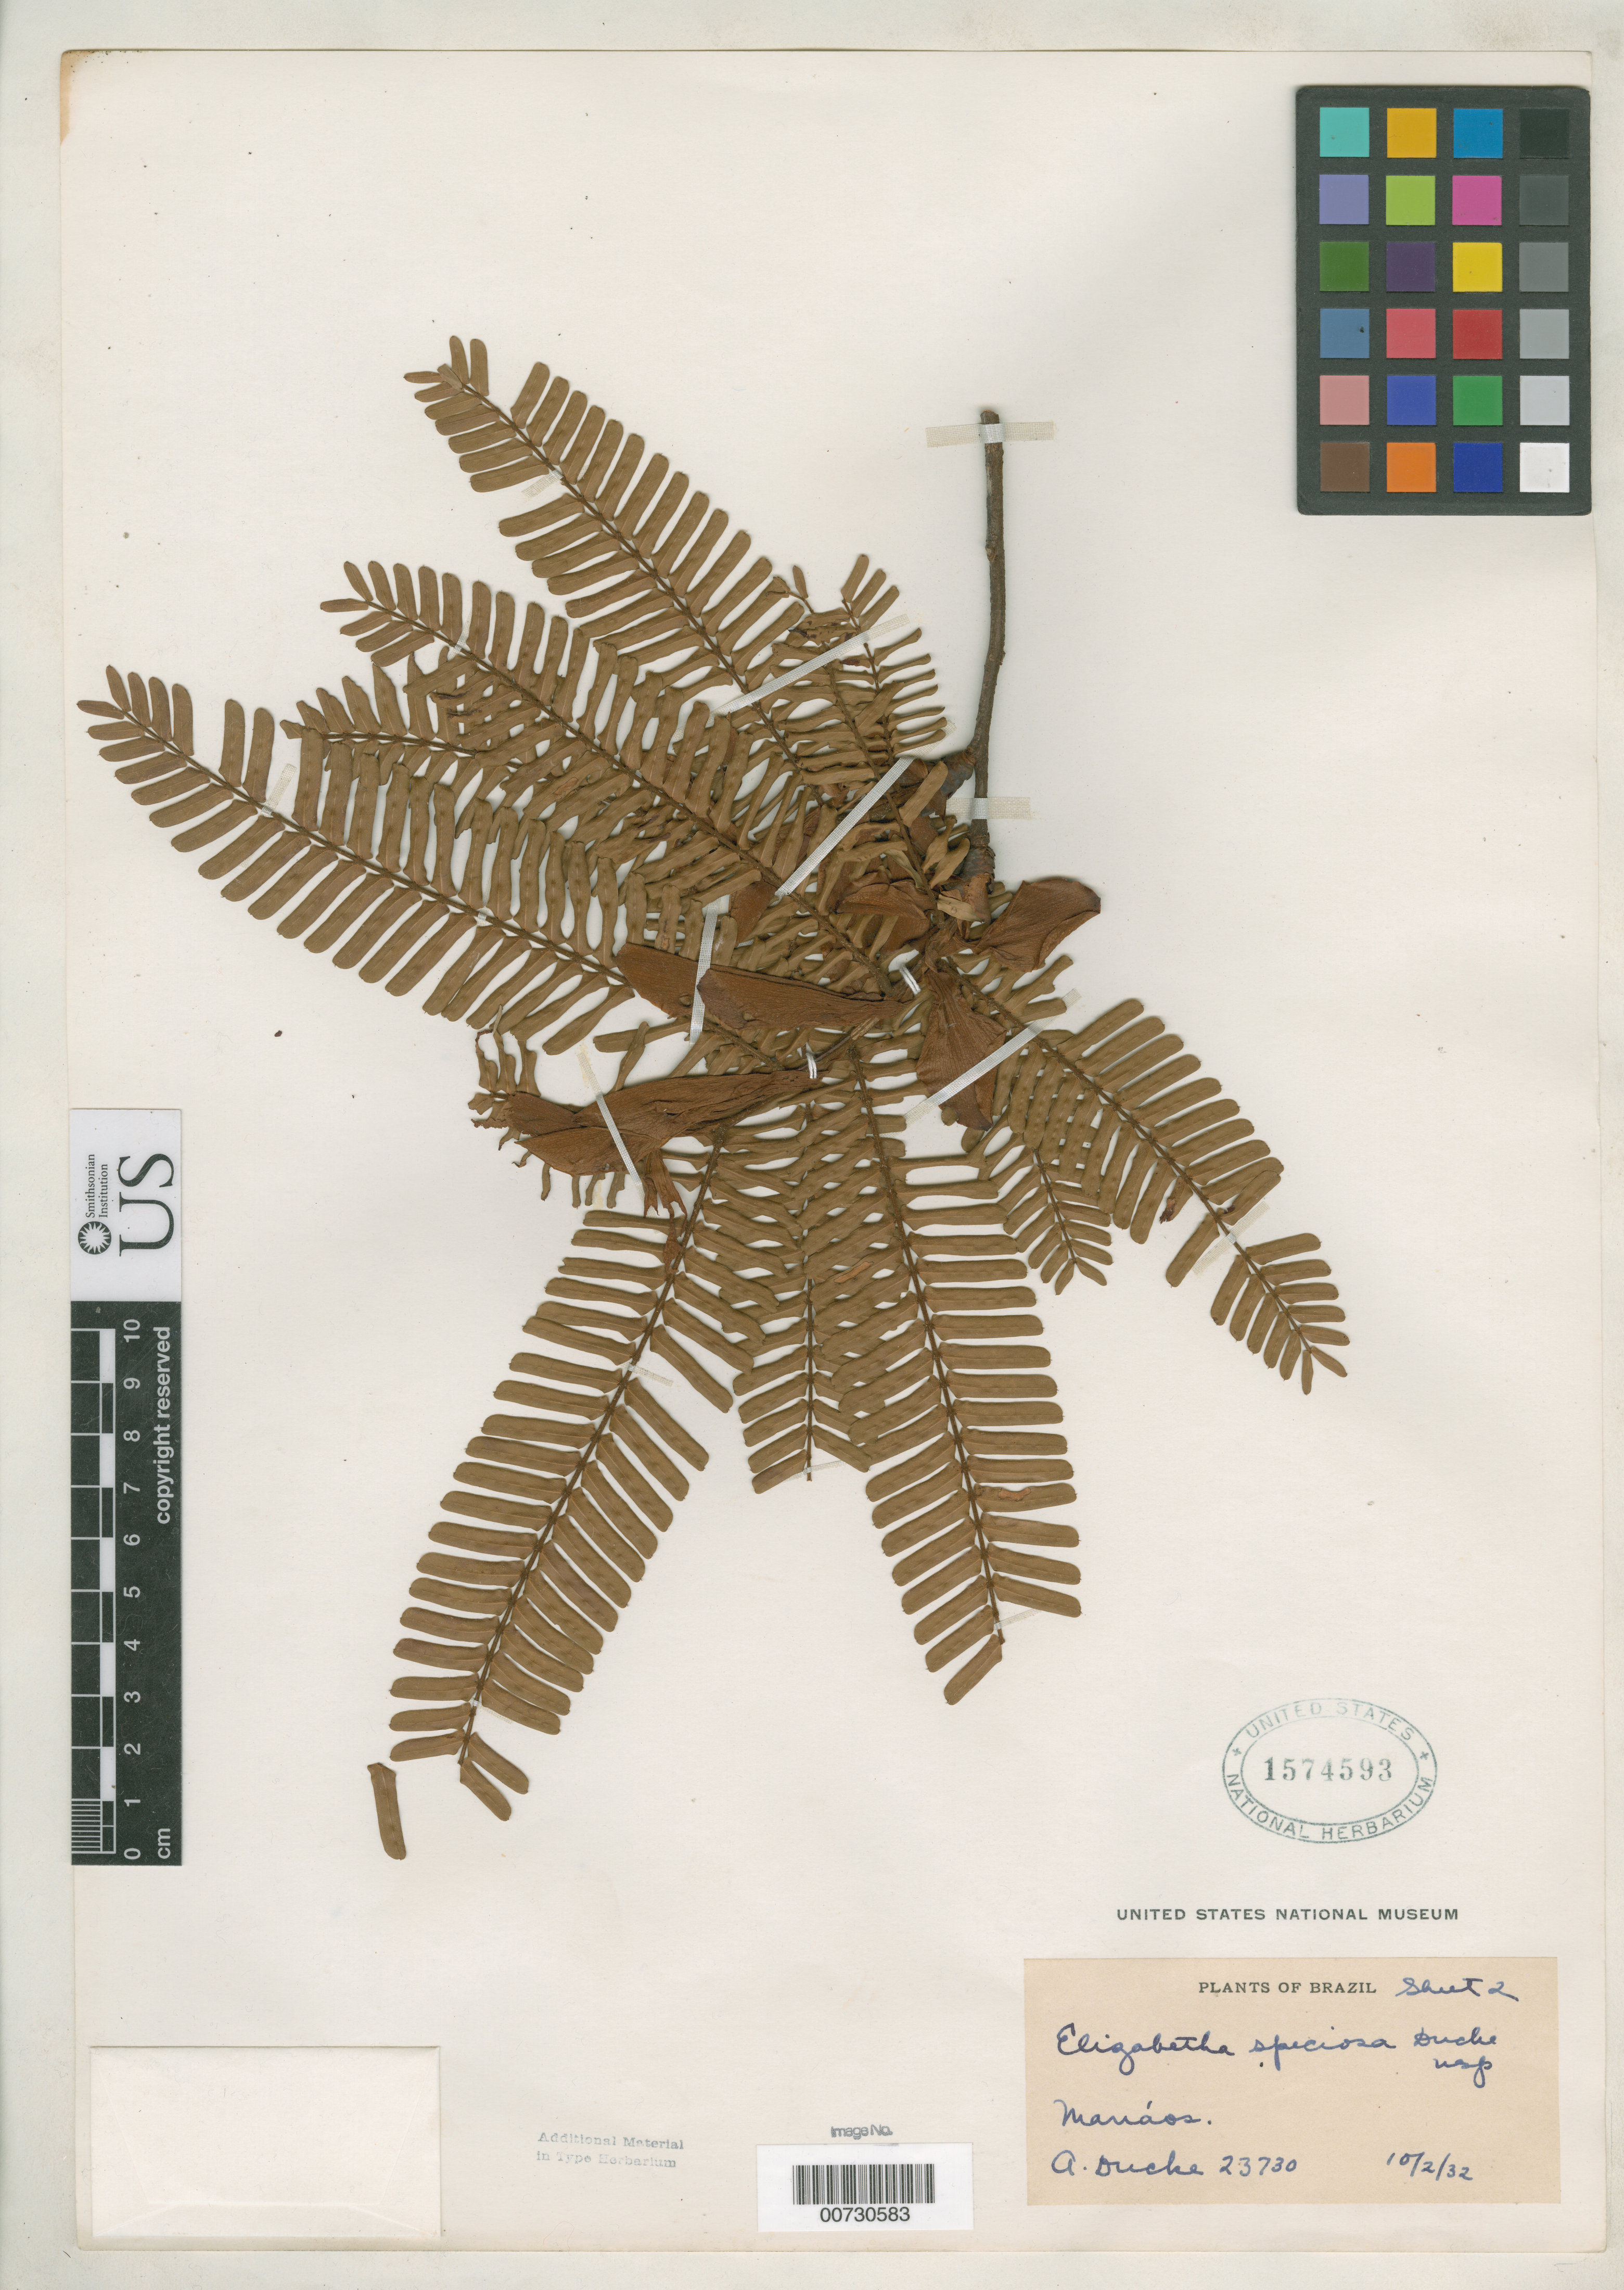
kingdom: Plantae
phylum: Tracheophyta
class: Magnoliopsida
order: Fabales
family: Fabaceae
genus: Elizabetha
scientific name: Elizabetha speciosa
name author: Ducke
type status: Isotype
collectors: A. Ducke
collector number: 23729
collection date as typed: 02 Oct 1932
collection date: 1932-10-02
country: Brazil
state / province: Amazonas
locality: Near Manaos.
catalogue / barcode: US 1574593